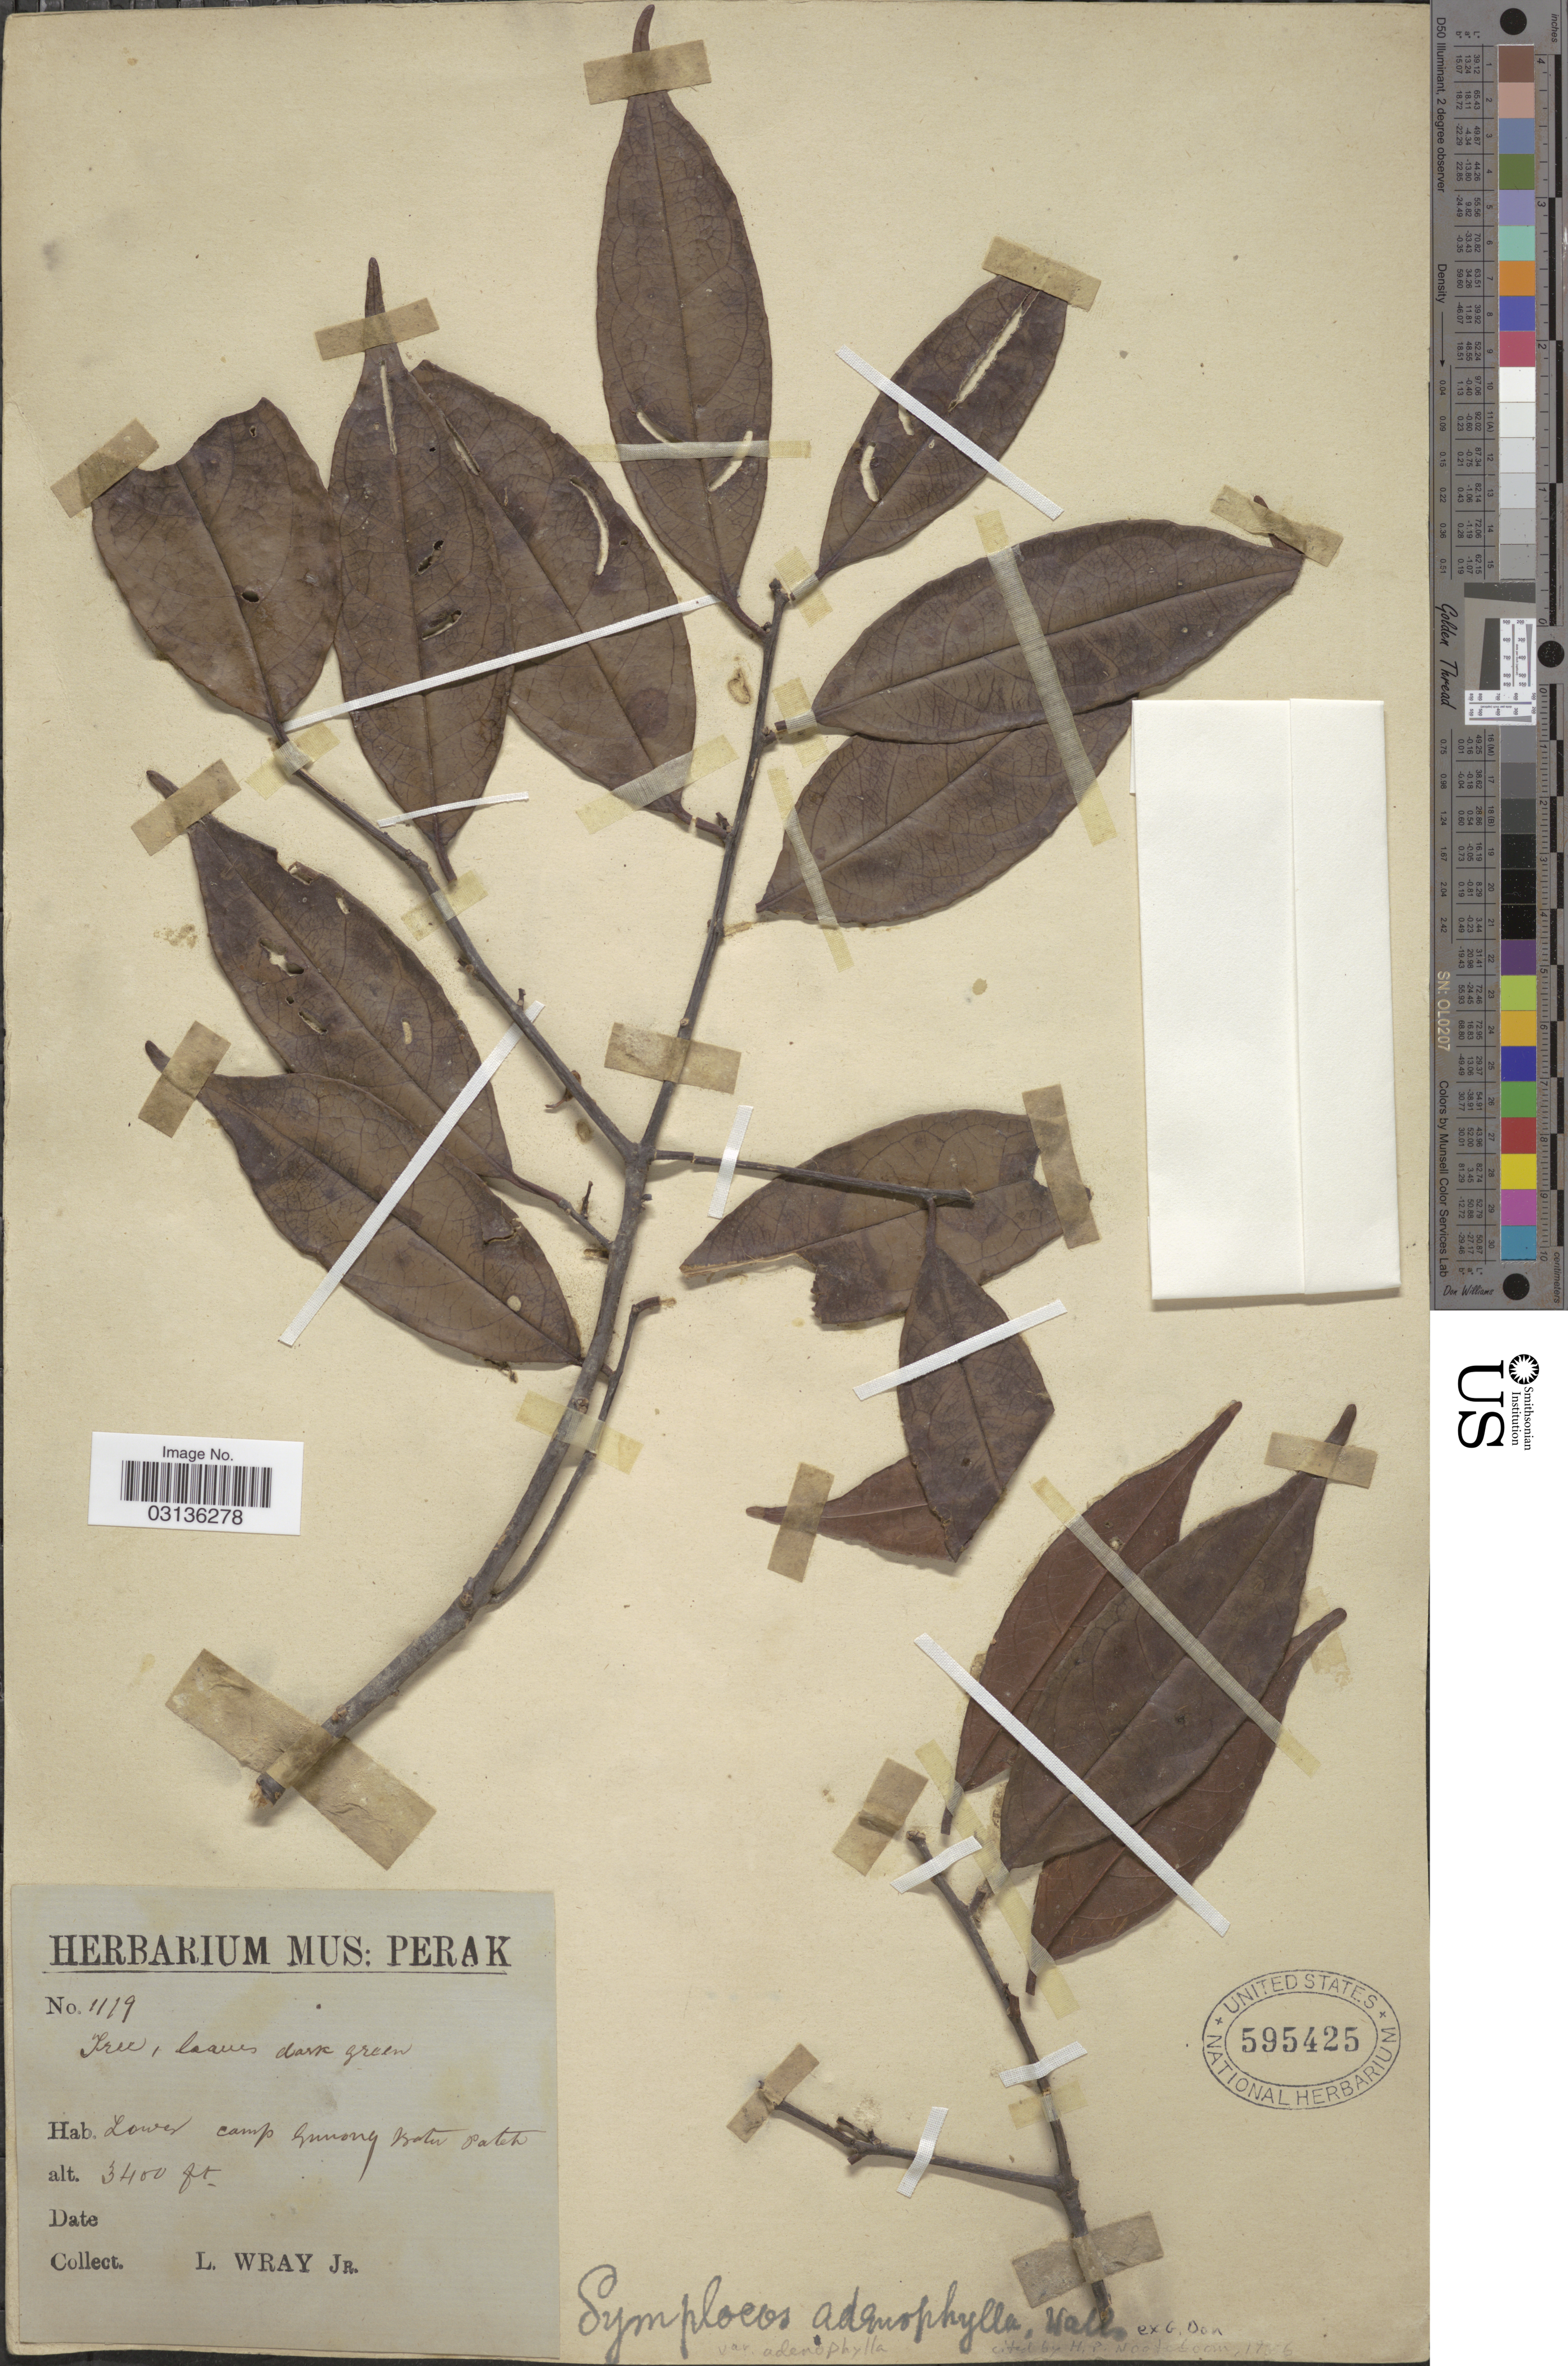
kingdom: Plantae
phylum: Tracheophyta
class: Magnoliopsida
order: Ericales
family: Symplocaceae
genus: Symplocos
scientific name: Symplocos adenophylla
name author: Wall. ex G. Don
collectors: L. Wray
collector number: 1119*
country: Malaysia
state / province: Perak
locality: Lower Camp Gunong Batu Puteh.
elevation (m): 1036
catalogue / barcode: US 595425